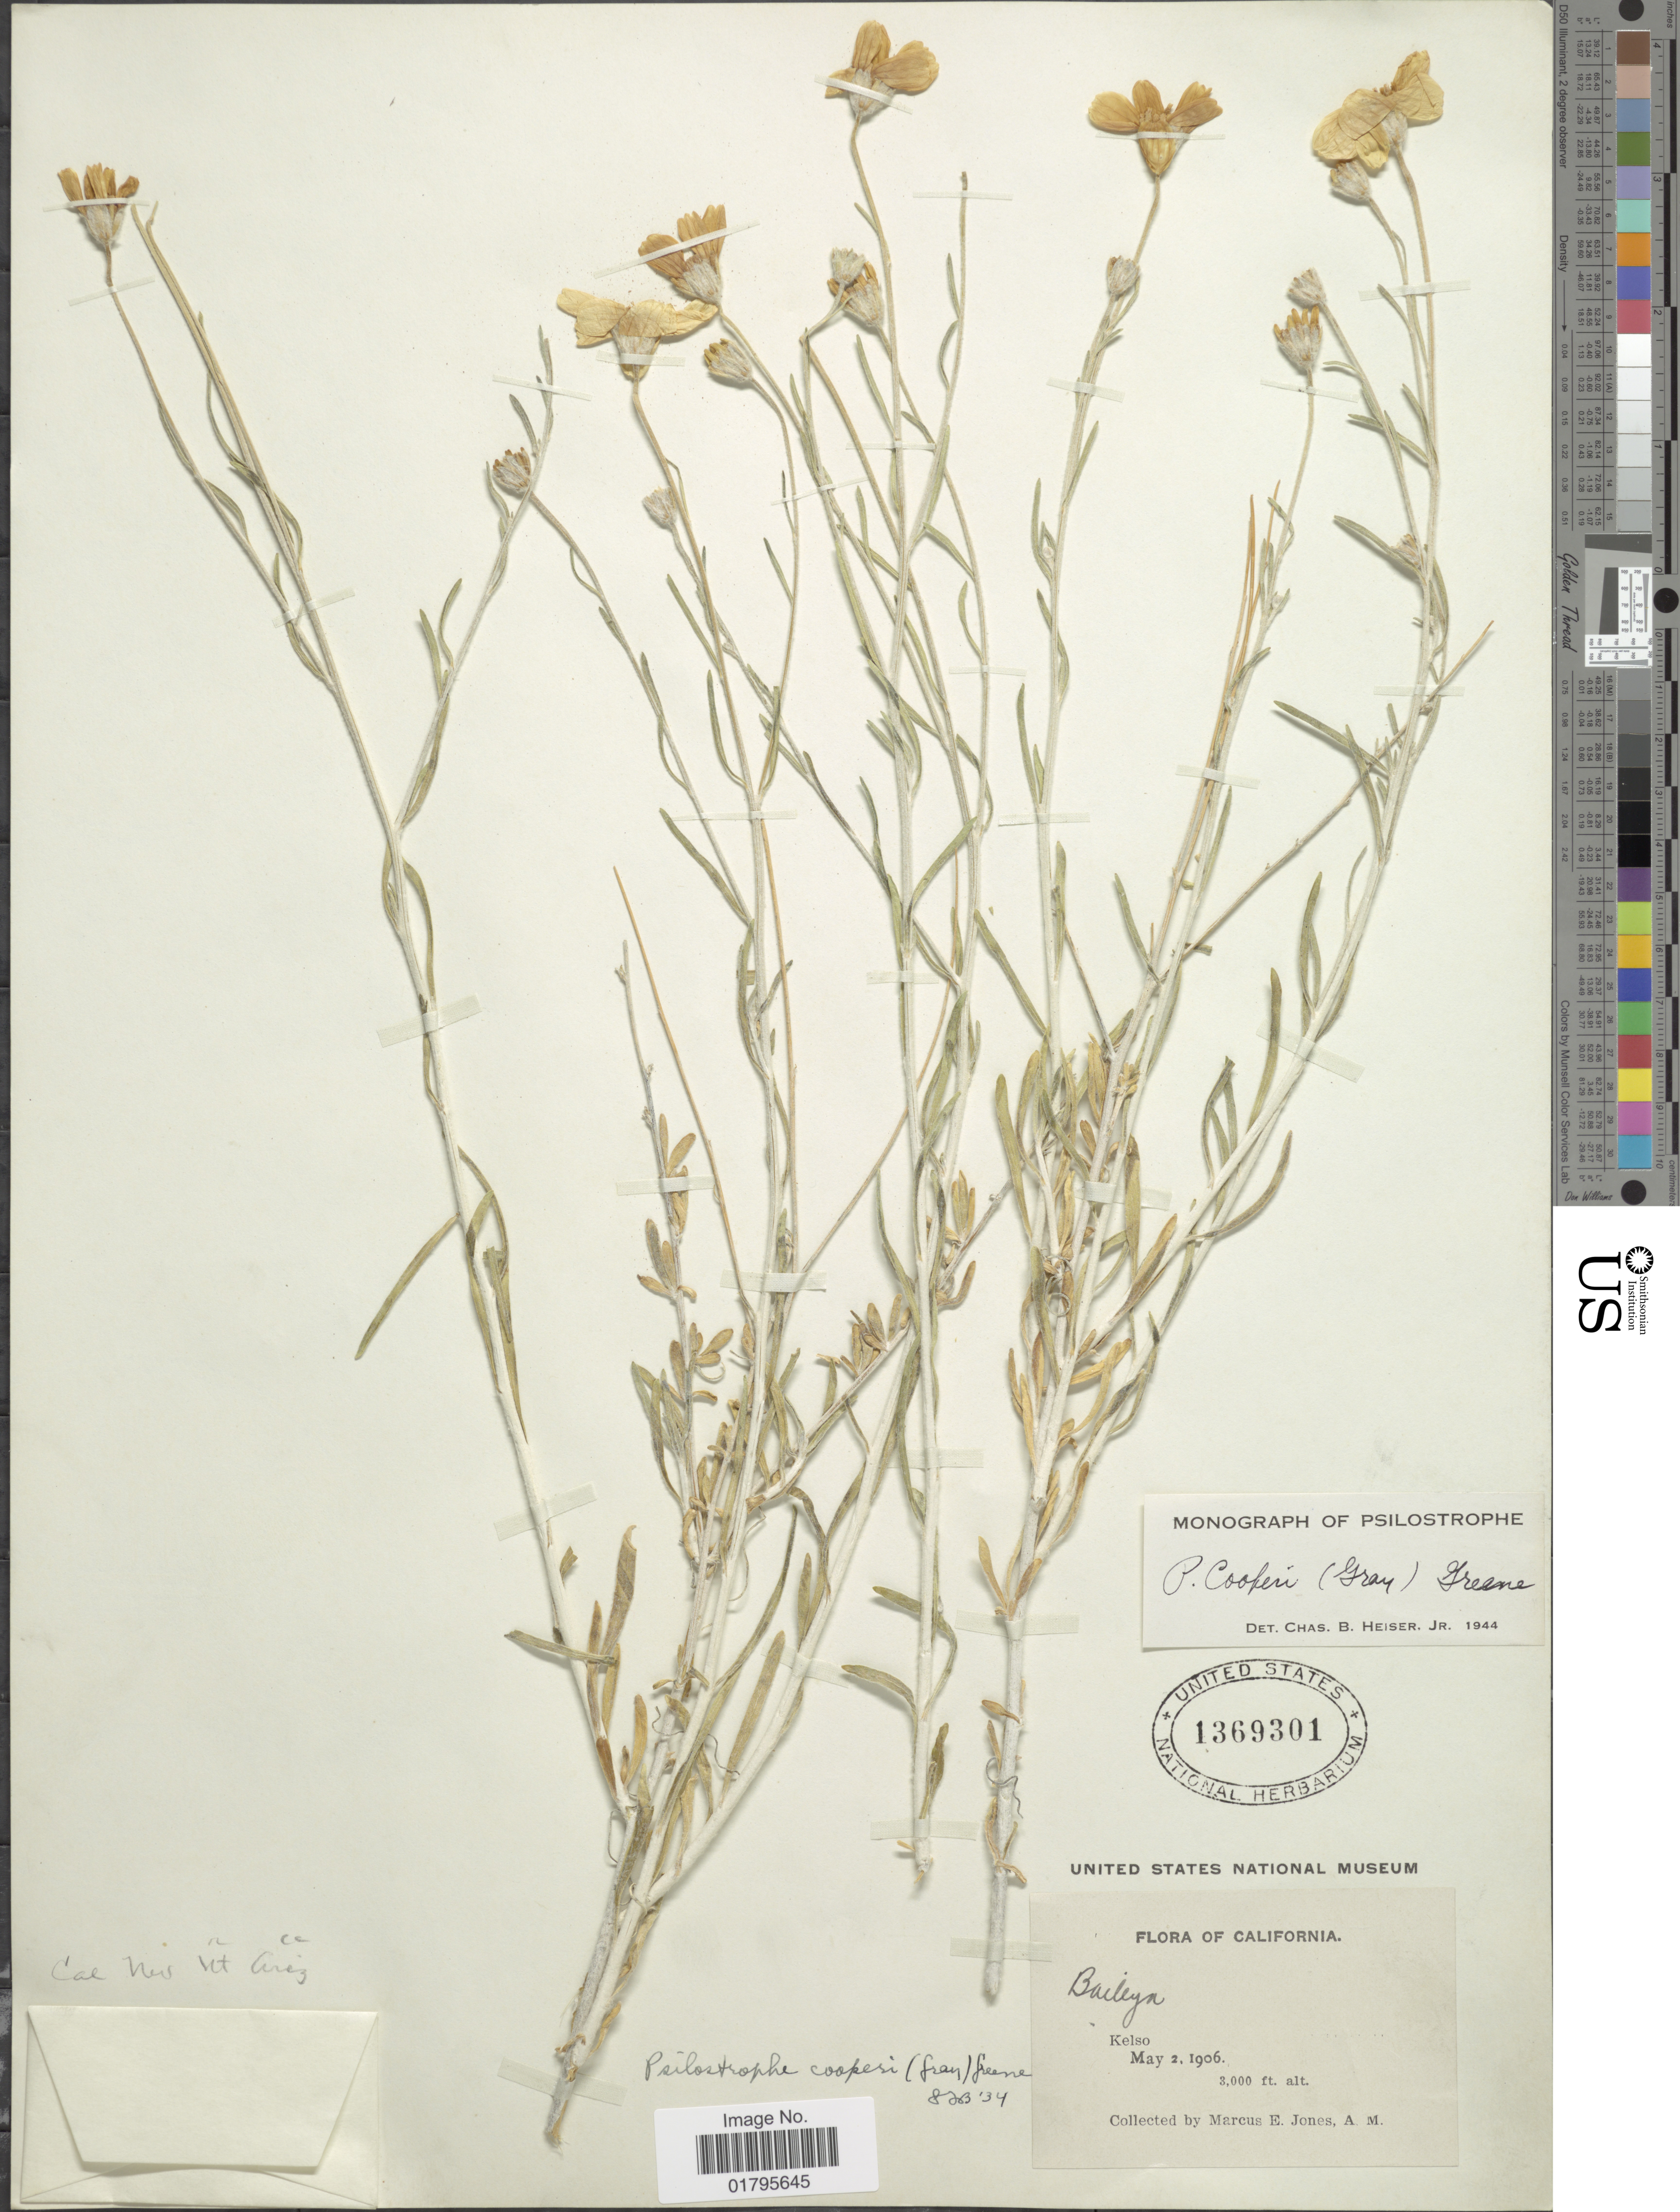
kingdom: Plantae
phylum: Tracheophyta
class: Magnoliopsida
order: Asterales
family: Asteraceae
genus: Psilostrophe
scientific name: Psilostrophe cooperi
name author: (A. Gray) Greene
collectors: M. E. Jones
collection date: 1906-05-02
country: United States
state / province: California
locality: Kelso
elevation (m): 914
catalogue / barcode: US 136930